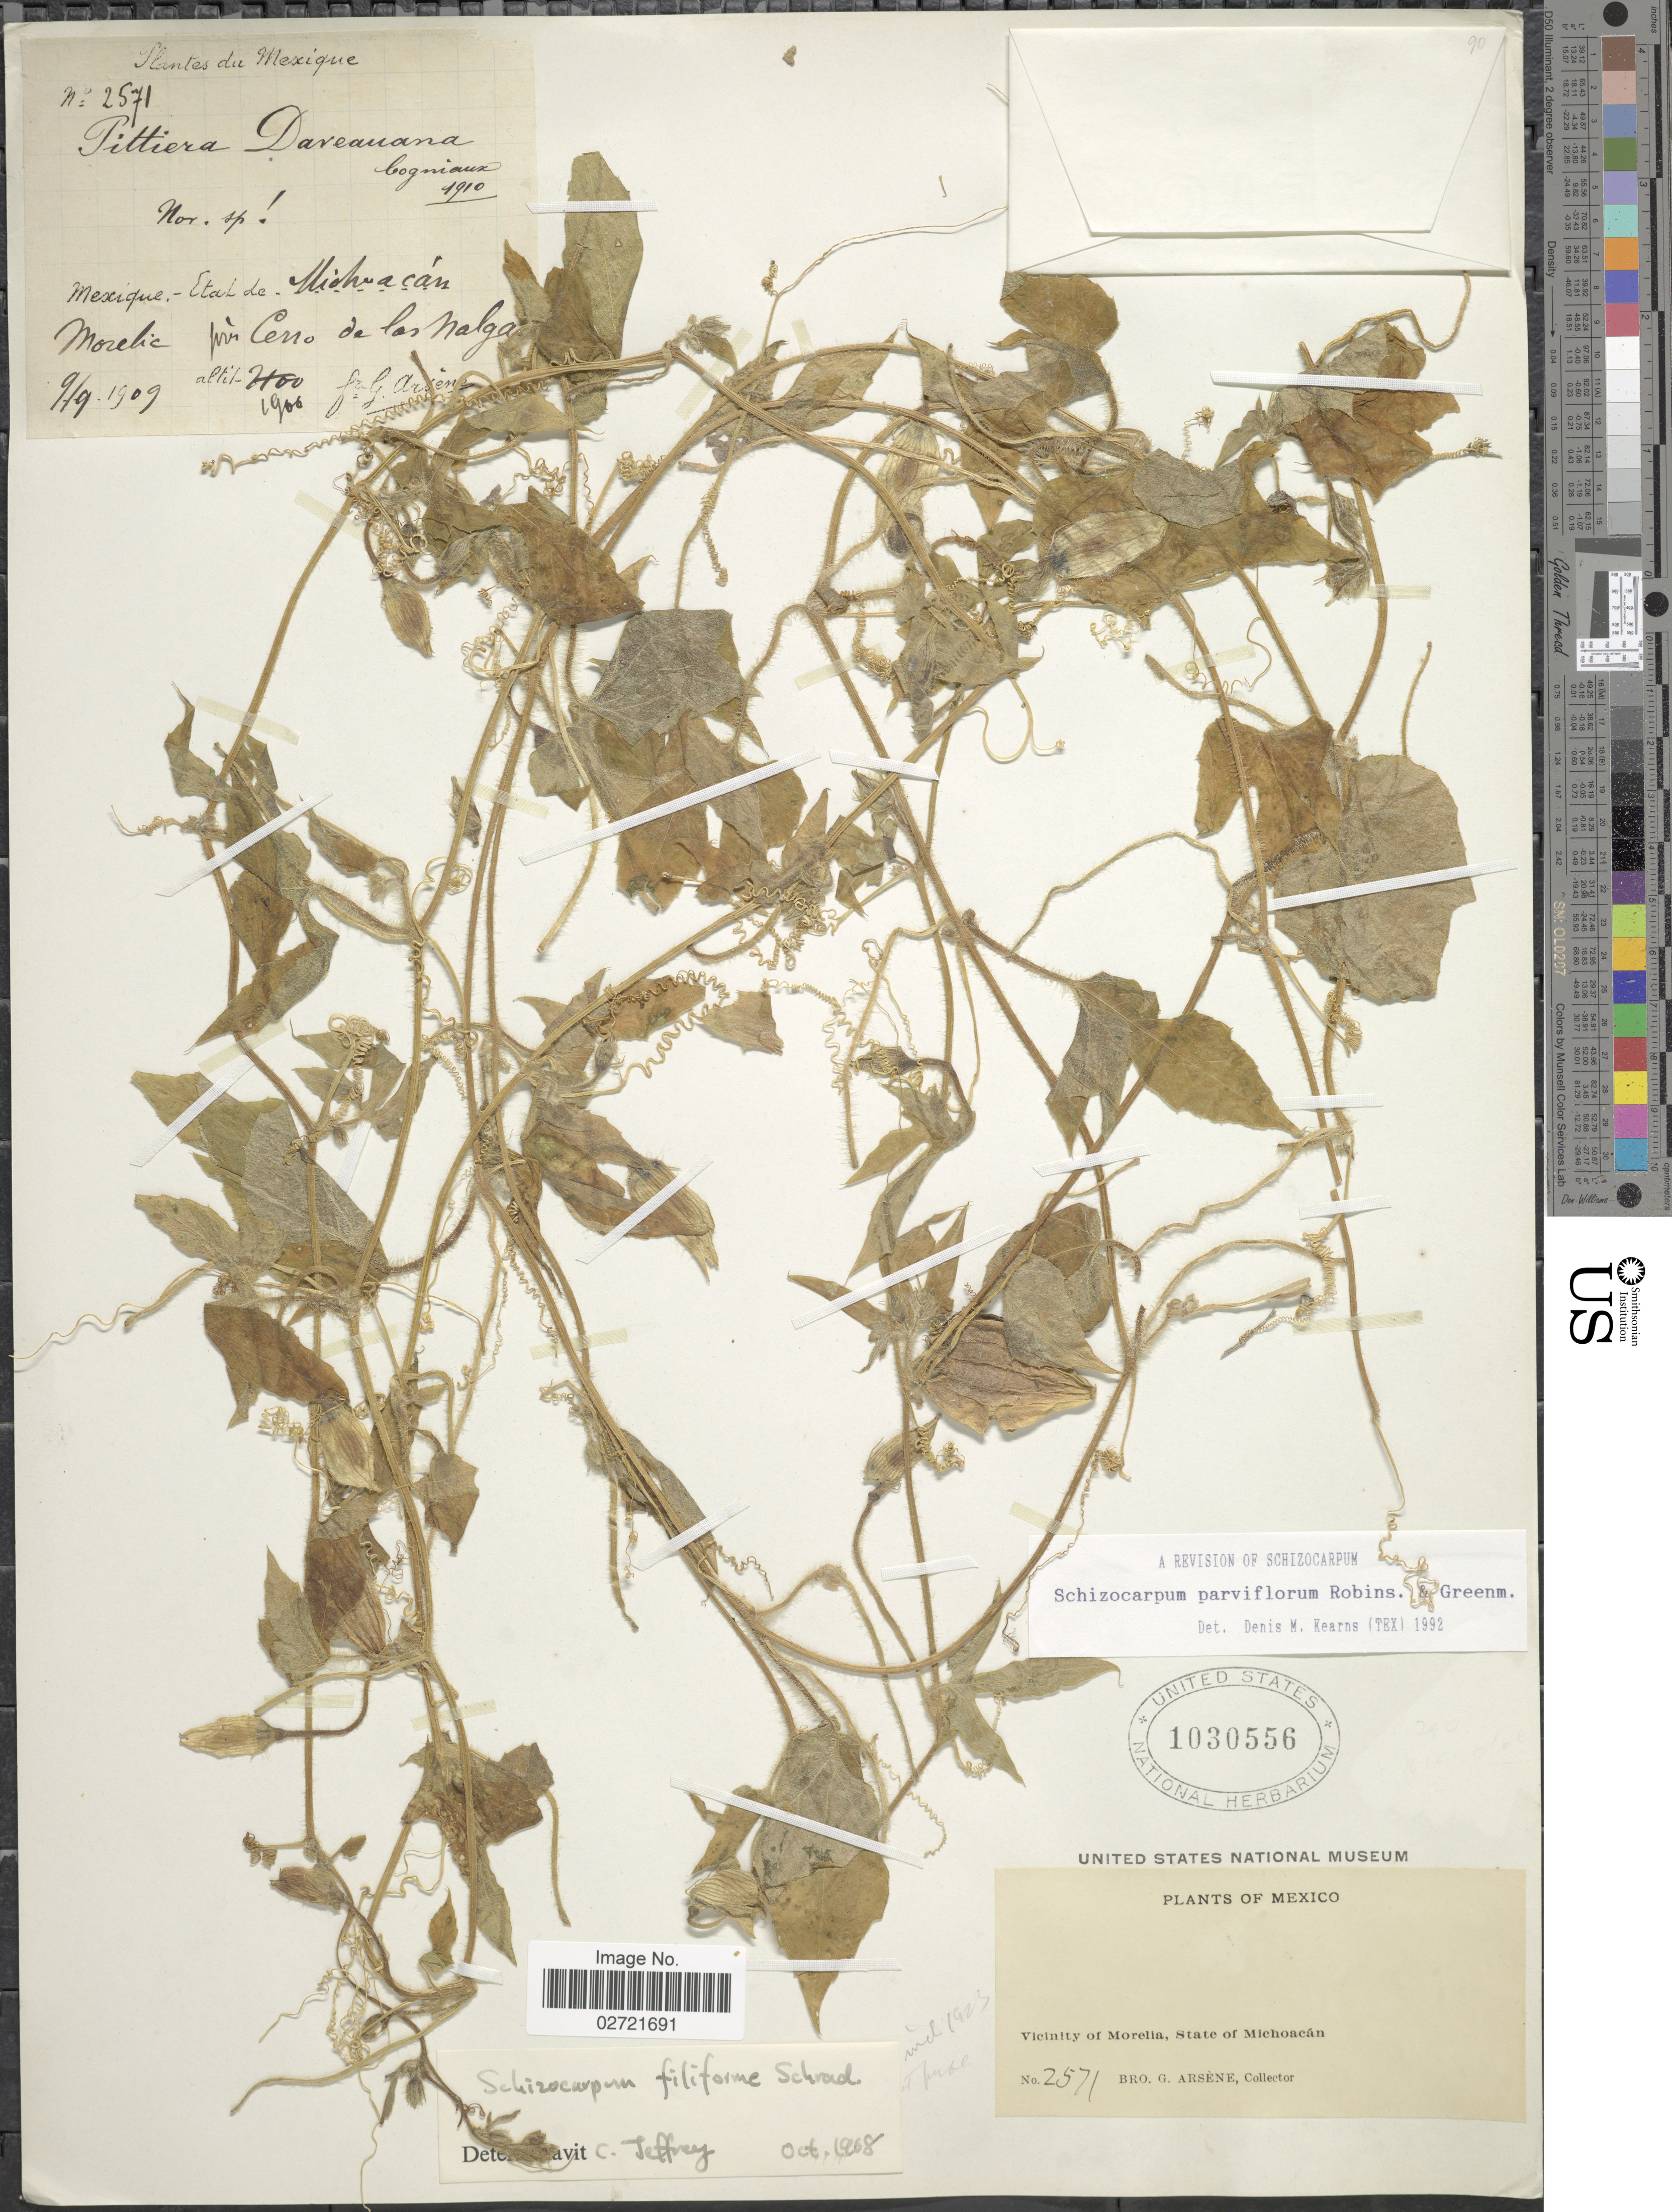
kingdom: Plantae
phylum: Tracheophyta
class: Magnoliopsida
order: Cucurbitales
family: Cucurbitaceae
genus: Schizocarpum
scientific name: Schizocarpum parviflorum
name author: B.L. Rob. & Greenm.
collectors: Bro. G. Arsène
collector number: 2571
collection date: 1909-09-09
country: Mexico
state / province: Michoacán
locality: Morelic pres Cerro de las Nalga, Vicinity of Morelia, State of Michoacan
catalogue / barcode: US 1030556